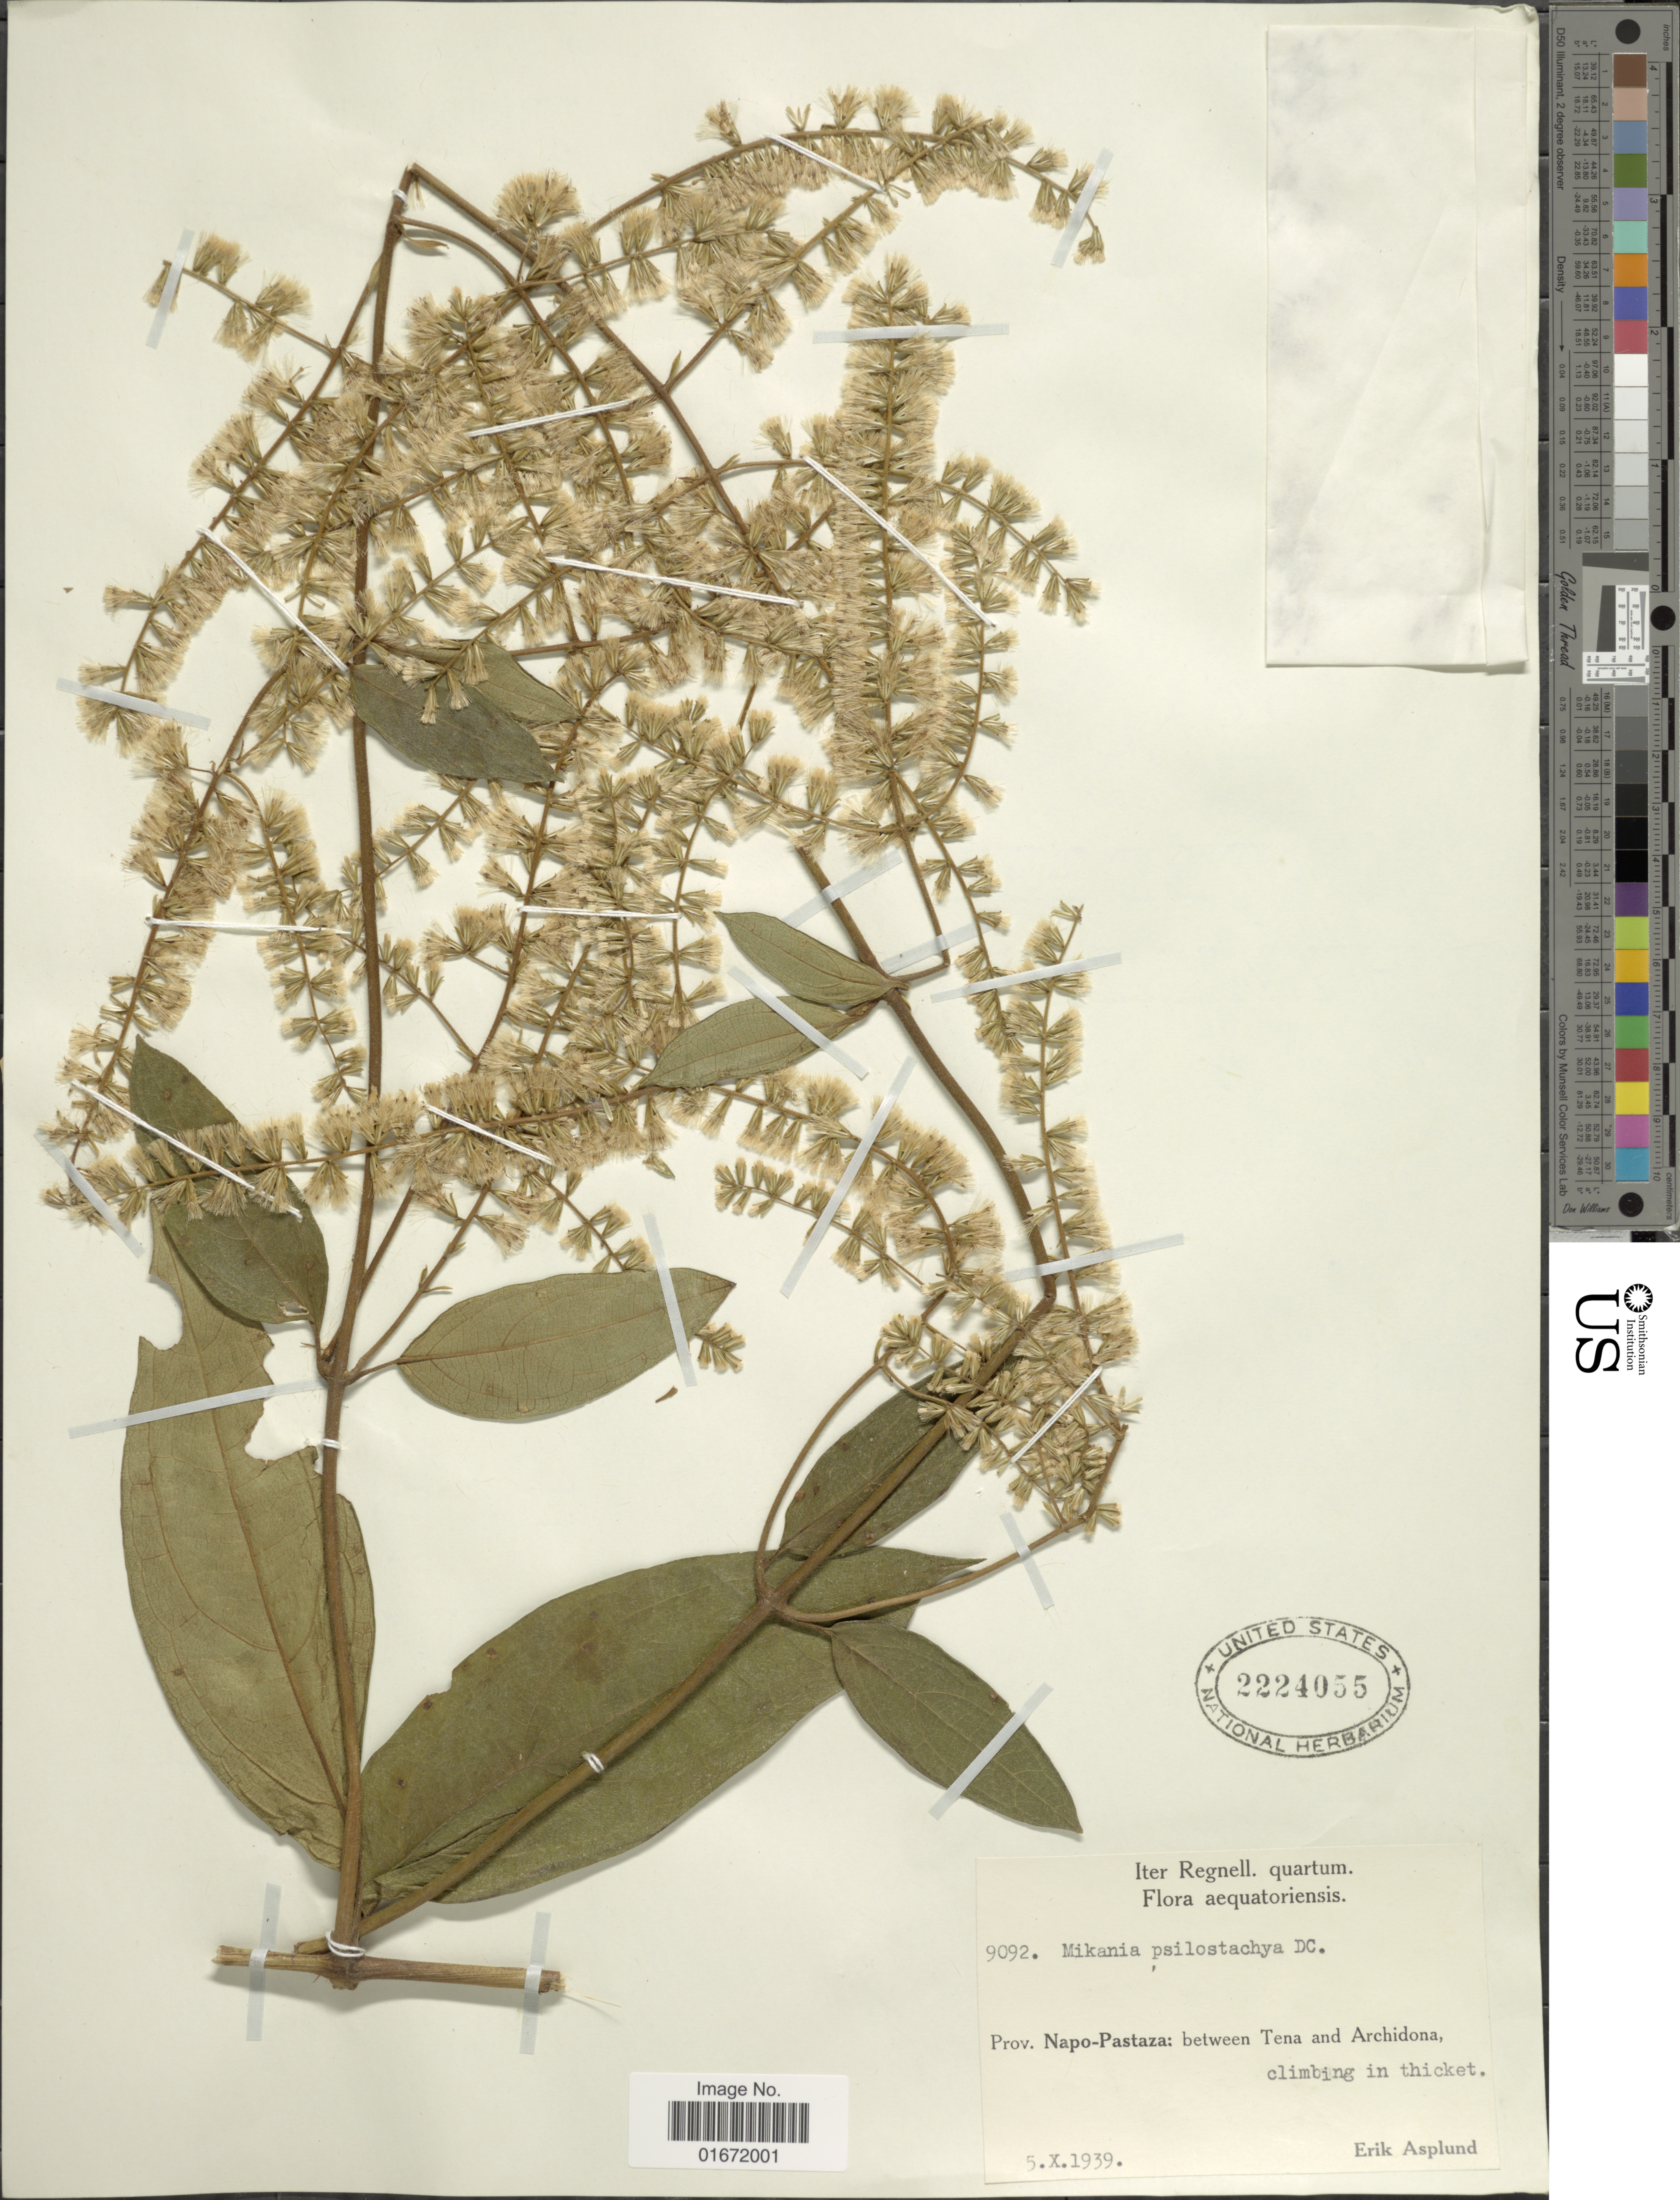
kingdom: Plantae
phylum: Tracheophyta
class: Magnoliopsida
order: Asterales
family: Asteraceae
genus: Mikania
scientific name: Mikania psilostachya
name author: DC.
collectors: E. Asplund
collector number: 9092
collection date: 1939-10-05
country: Ecuador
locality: Prov. Napo-Pastaza: between Tena and Archidona, climbing in thicket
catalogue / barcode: US 2224055